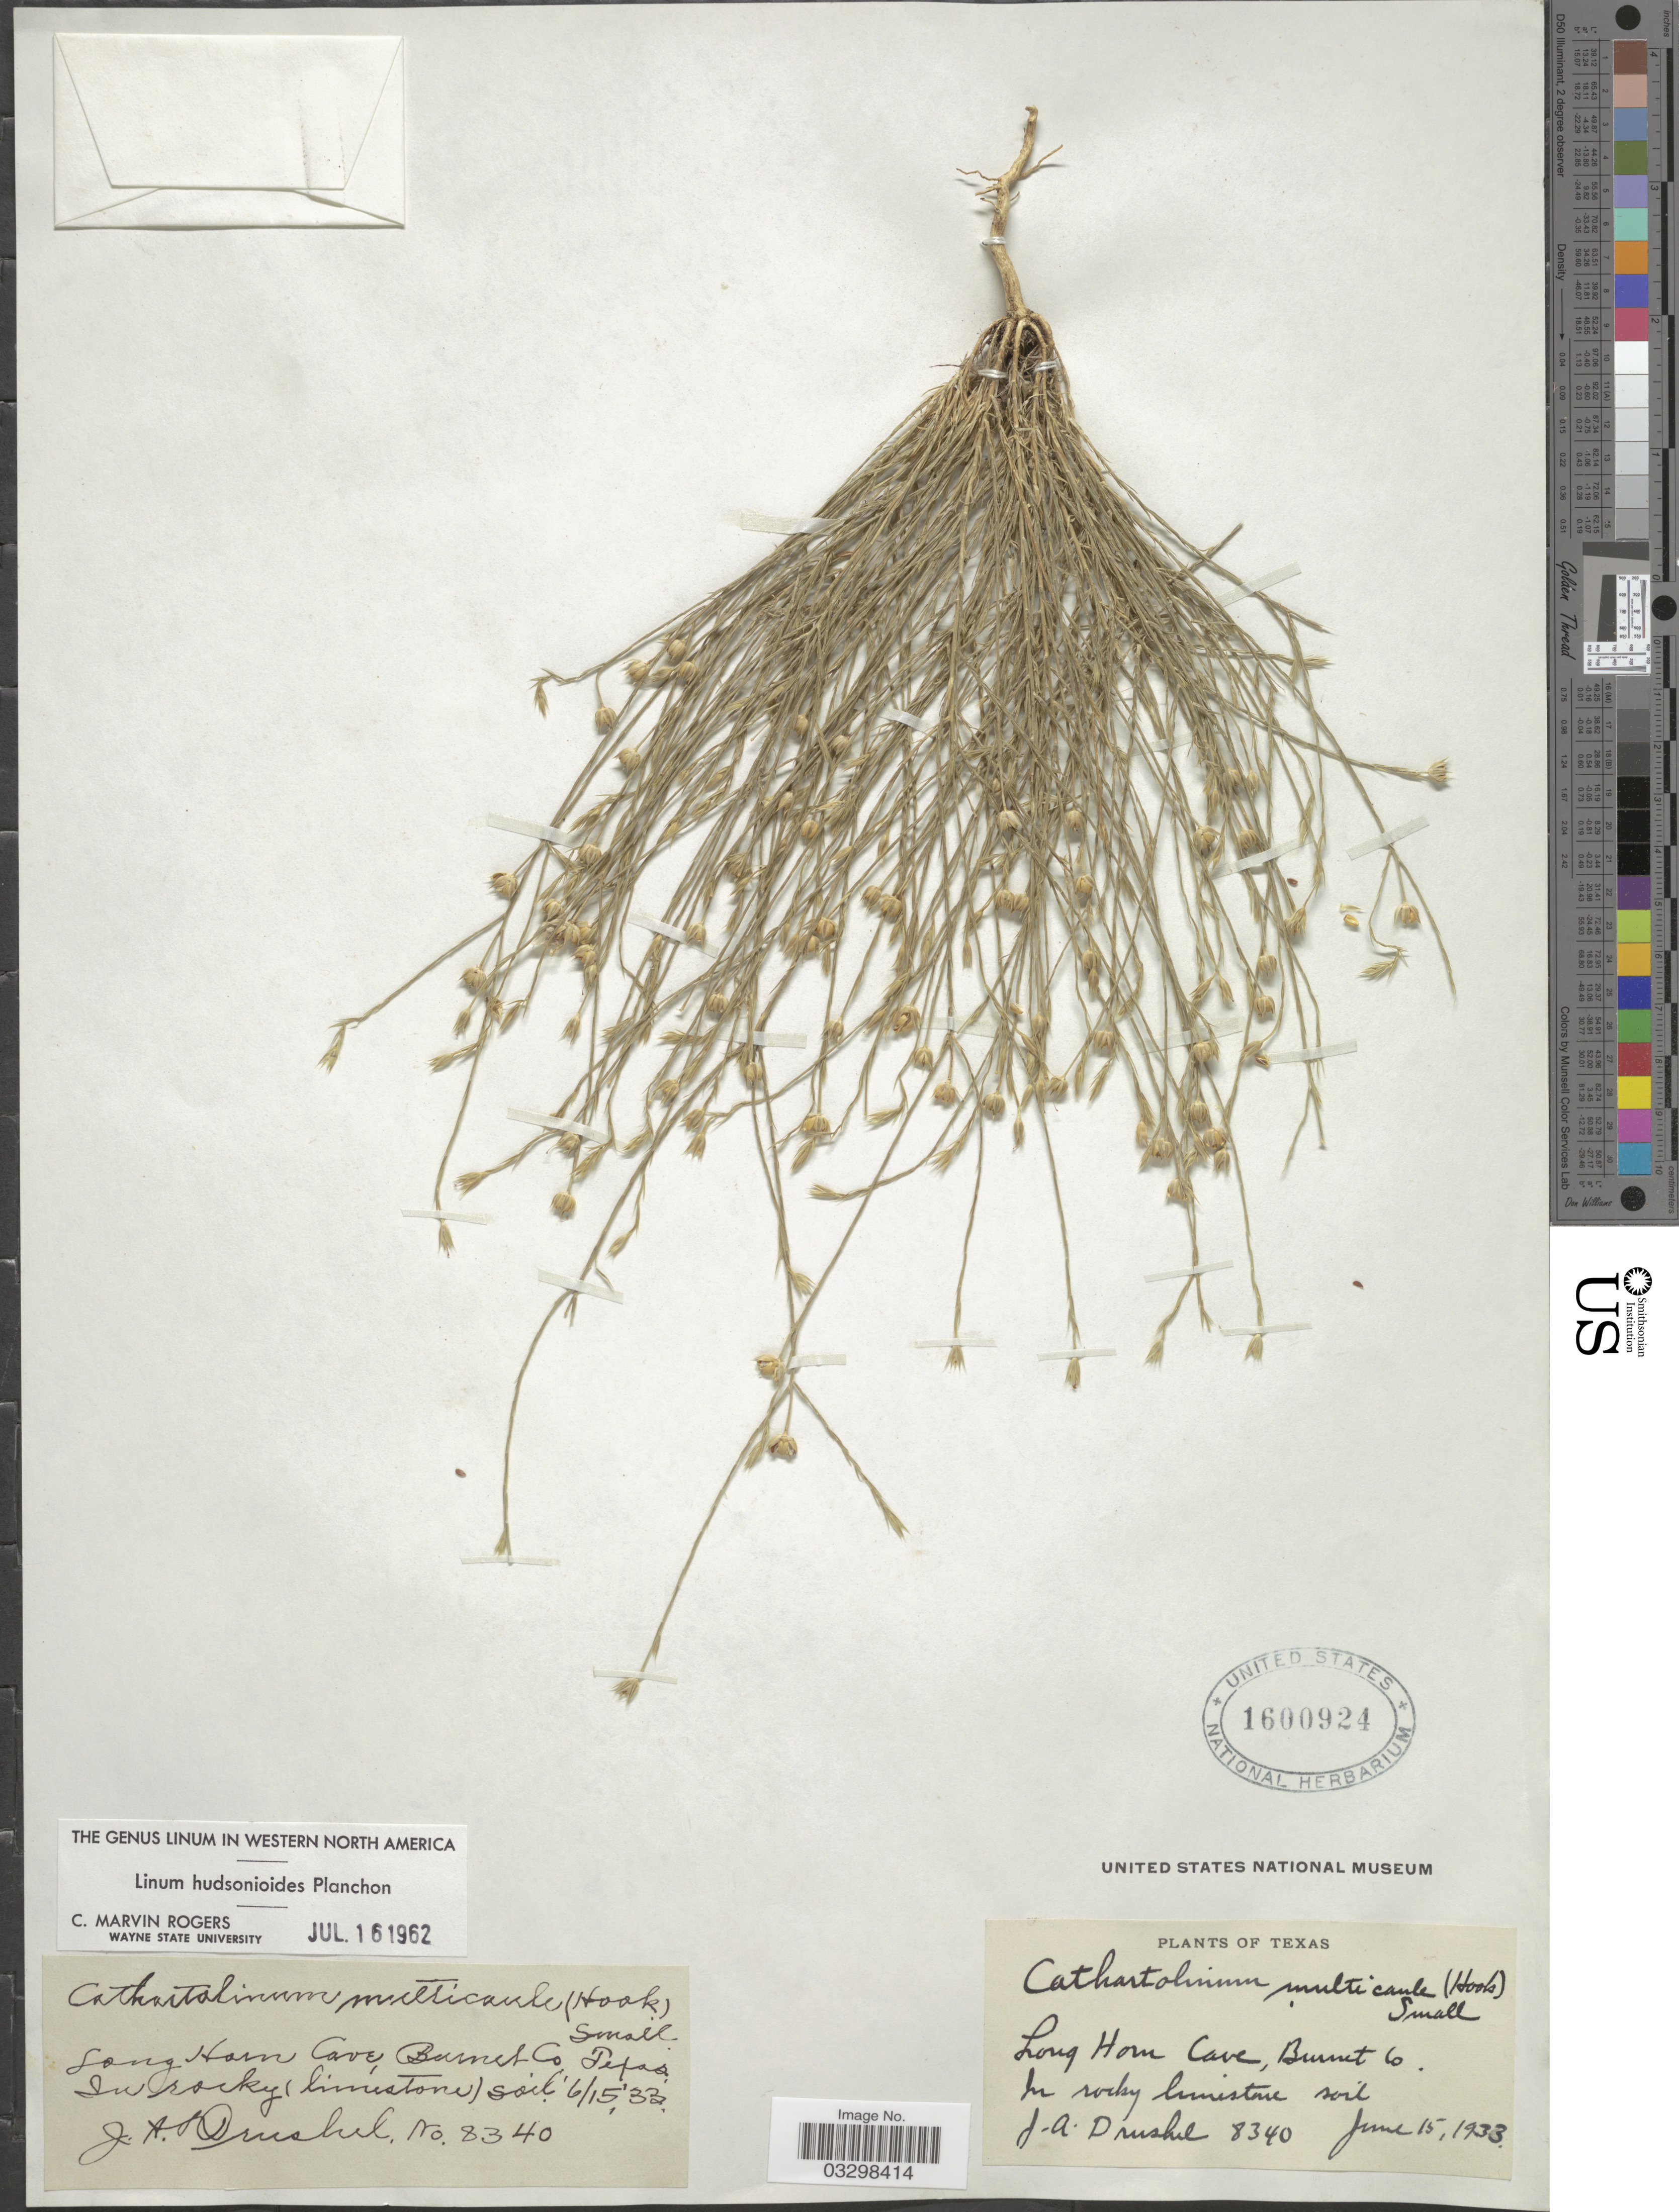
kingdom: Plantae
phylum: Tracheophyta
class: Magnoliopsida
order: Malpighiales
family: Linaceae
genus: Linum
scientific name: Linum hudsonioides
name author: Planch.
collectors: J. A. Drushel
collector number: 8340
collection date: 1933-06-15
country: United States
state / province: Texas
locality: Long Horn Cave, Burnet Co.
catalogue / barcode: US 1600924